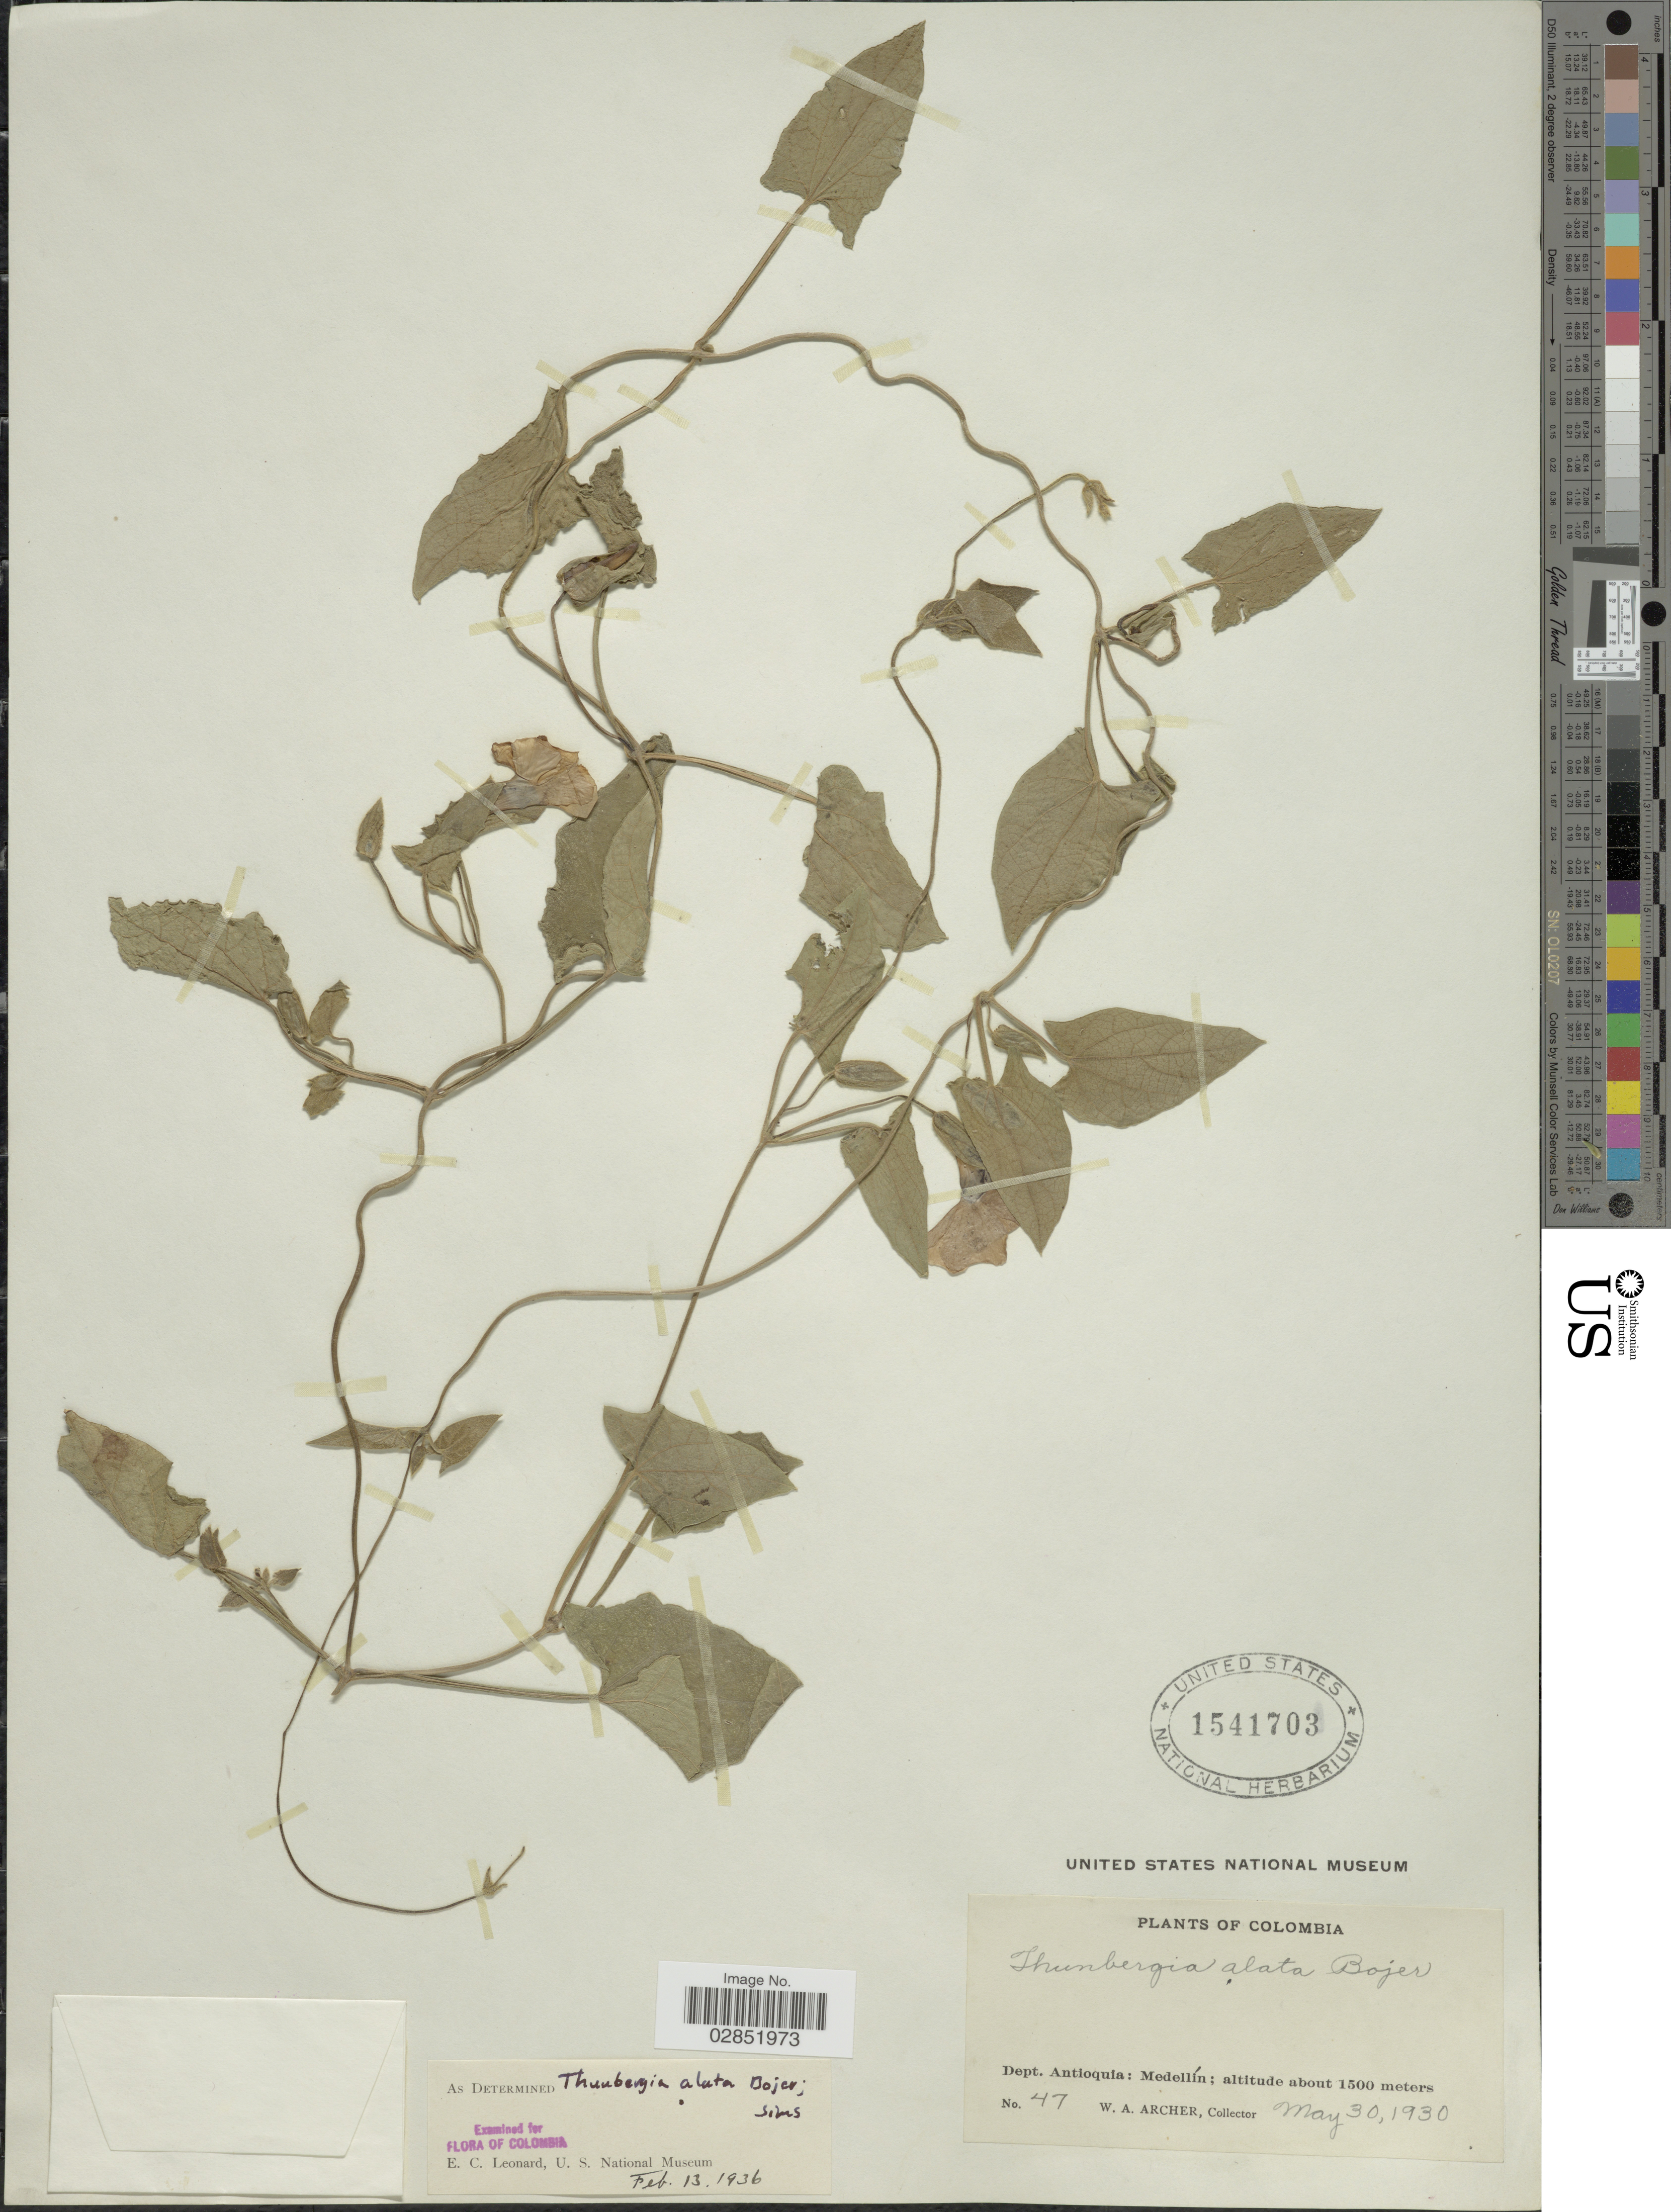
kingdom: Plantae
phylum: Tracheophyta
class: Magnoliopsida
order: Lamiales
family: Acanthaceae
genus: Thunbergia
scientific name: Thunbergia alata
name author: Bojer ex Sims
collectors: W. A. Archer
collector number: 47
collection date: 1930-05-30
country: Colombia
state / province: Antioquia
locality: Dept. Antioquia: Medellín.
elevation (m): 1500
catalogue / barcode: US 1541703